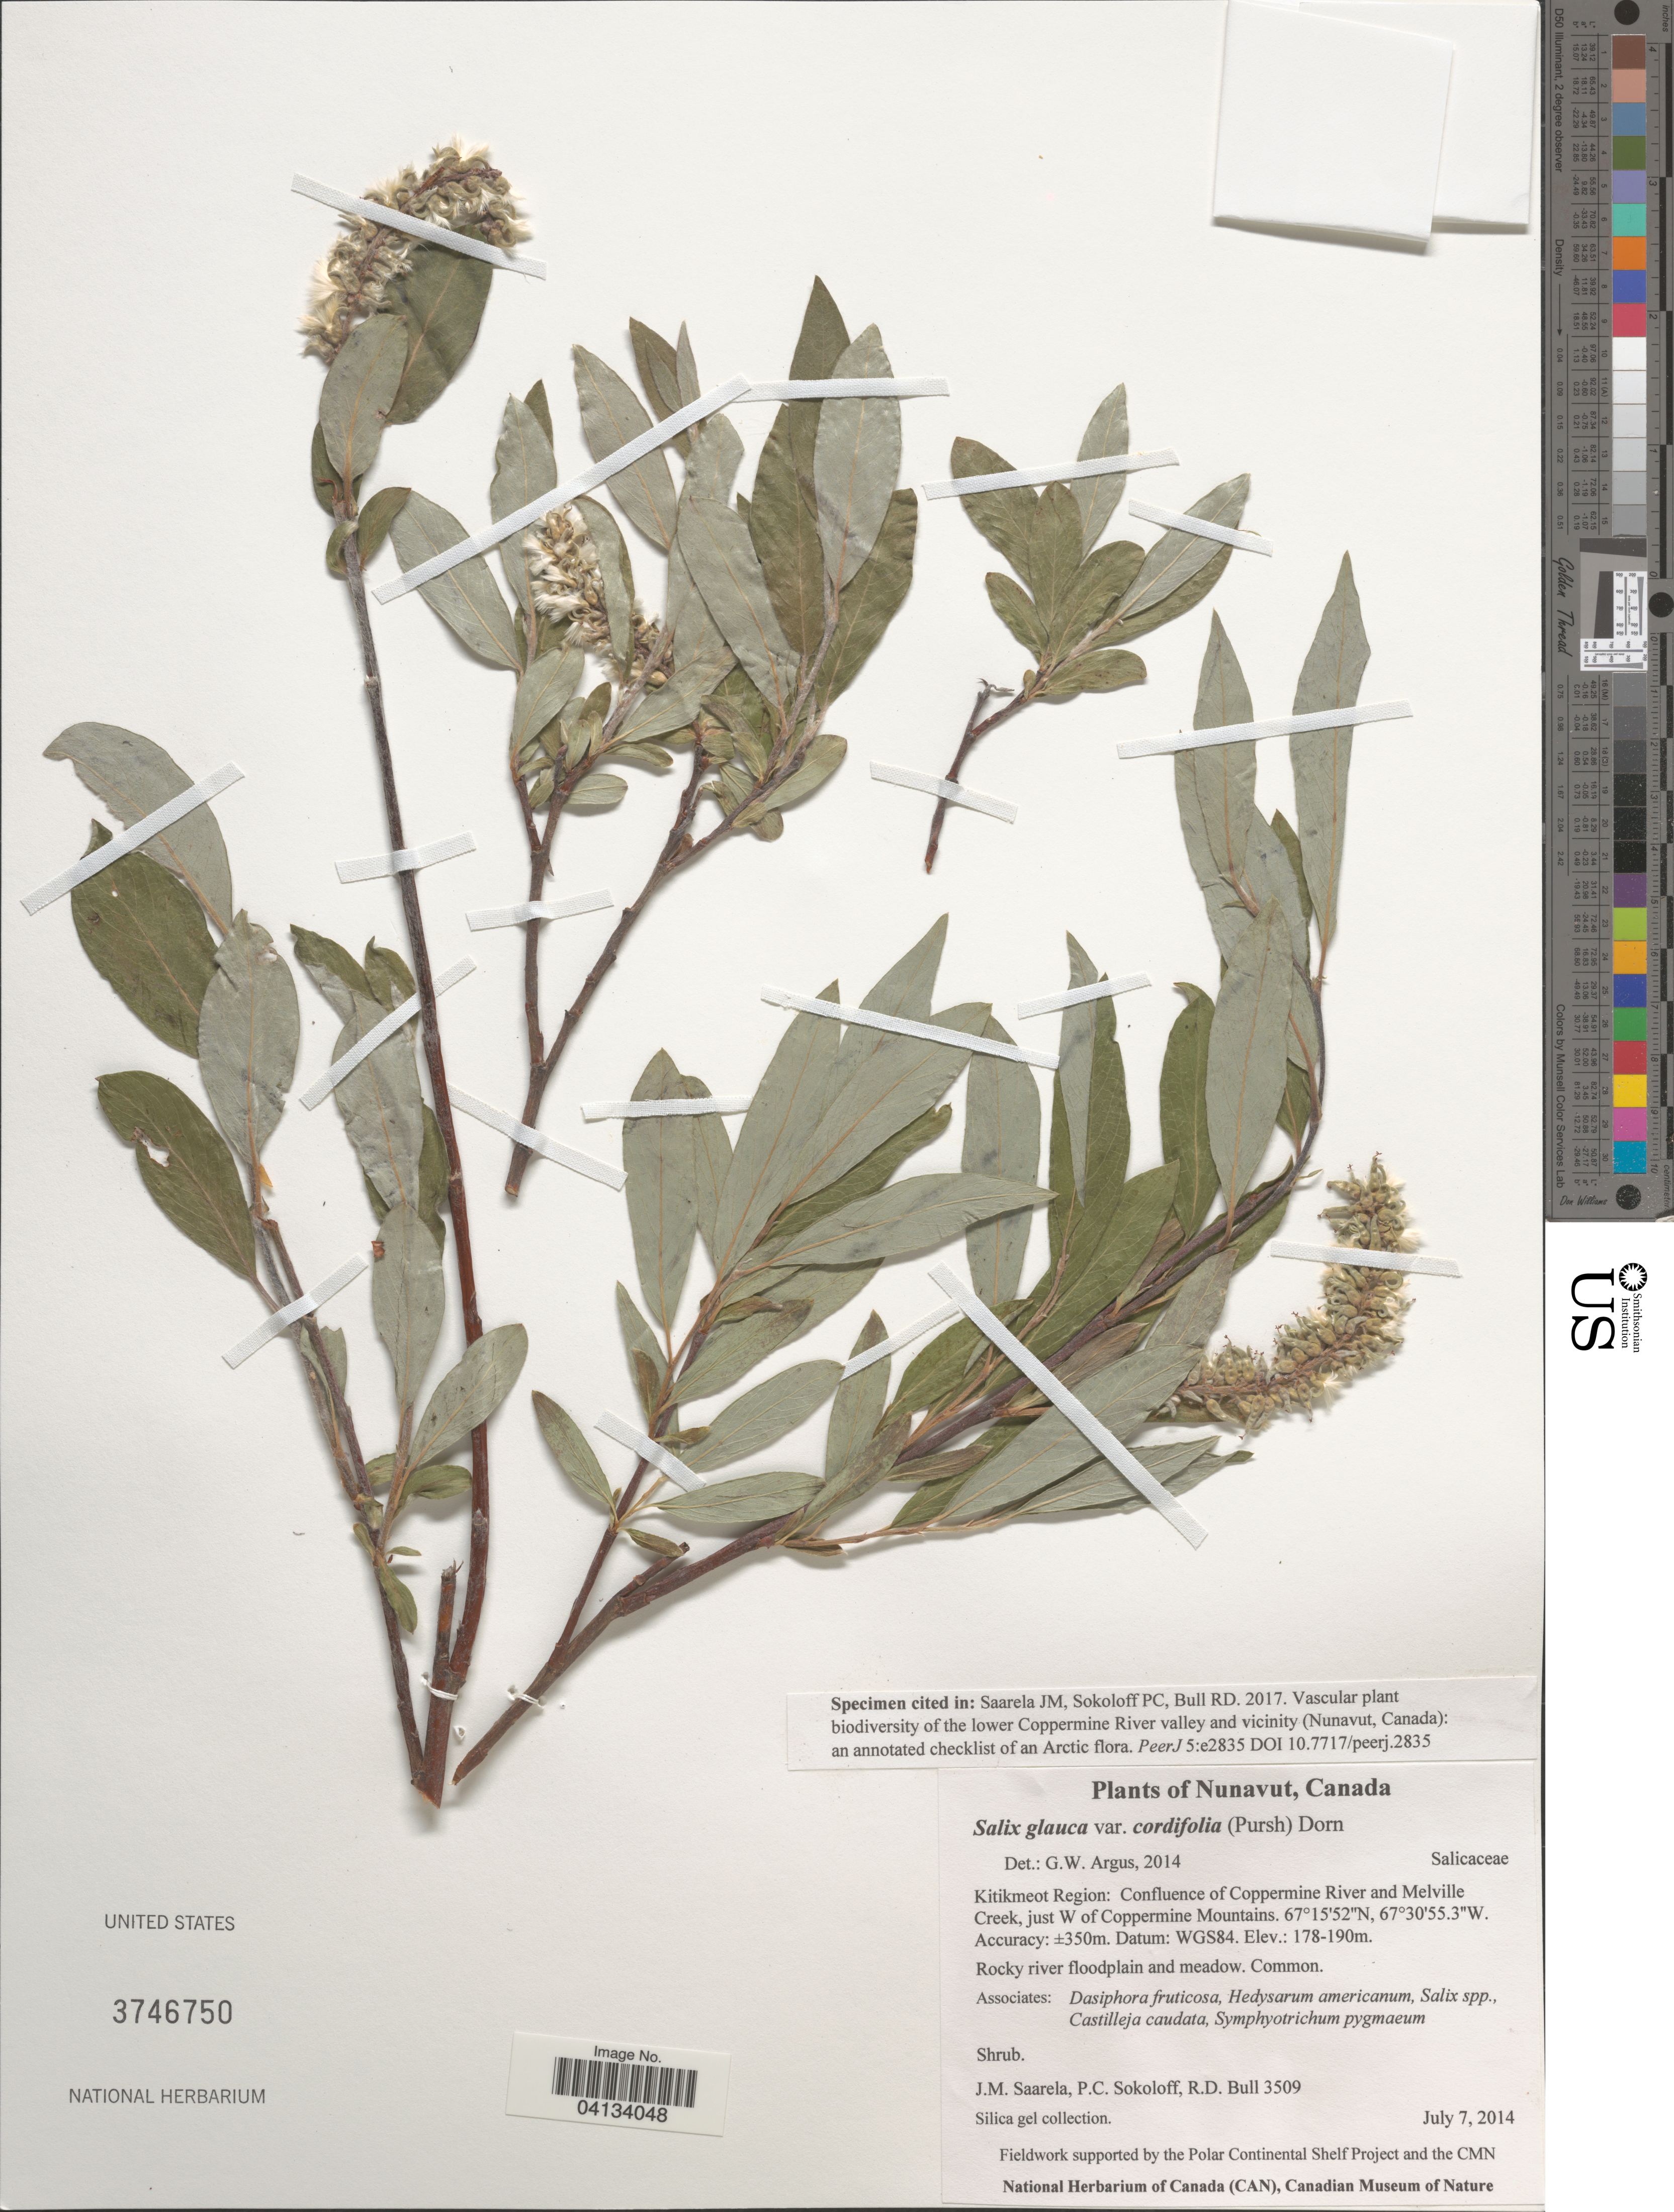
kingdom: Plantae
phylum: Tracheophyta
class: Magnoliopsida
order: Malpighiales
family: Salicaceae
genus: Salix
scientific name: Salix glauca var. cordifolia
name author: (Pursh) Dorn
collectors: J. Saarela, P. Sokoloff & R. Bull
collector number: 3509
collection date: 2014-07-07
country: Canada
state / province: Nunavut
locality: Kitikmeot Region: Confluence of Coppermine River and Melville Creek, just W of Coppermine Mountains. WGS84.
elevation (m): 178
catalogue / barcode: US 3746750